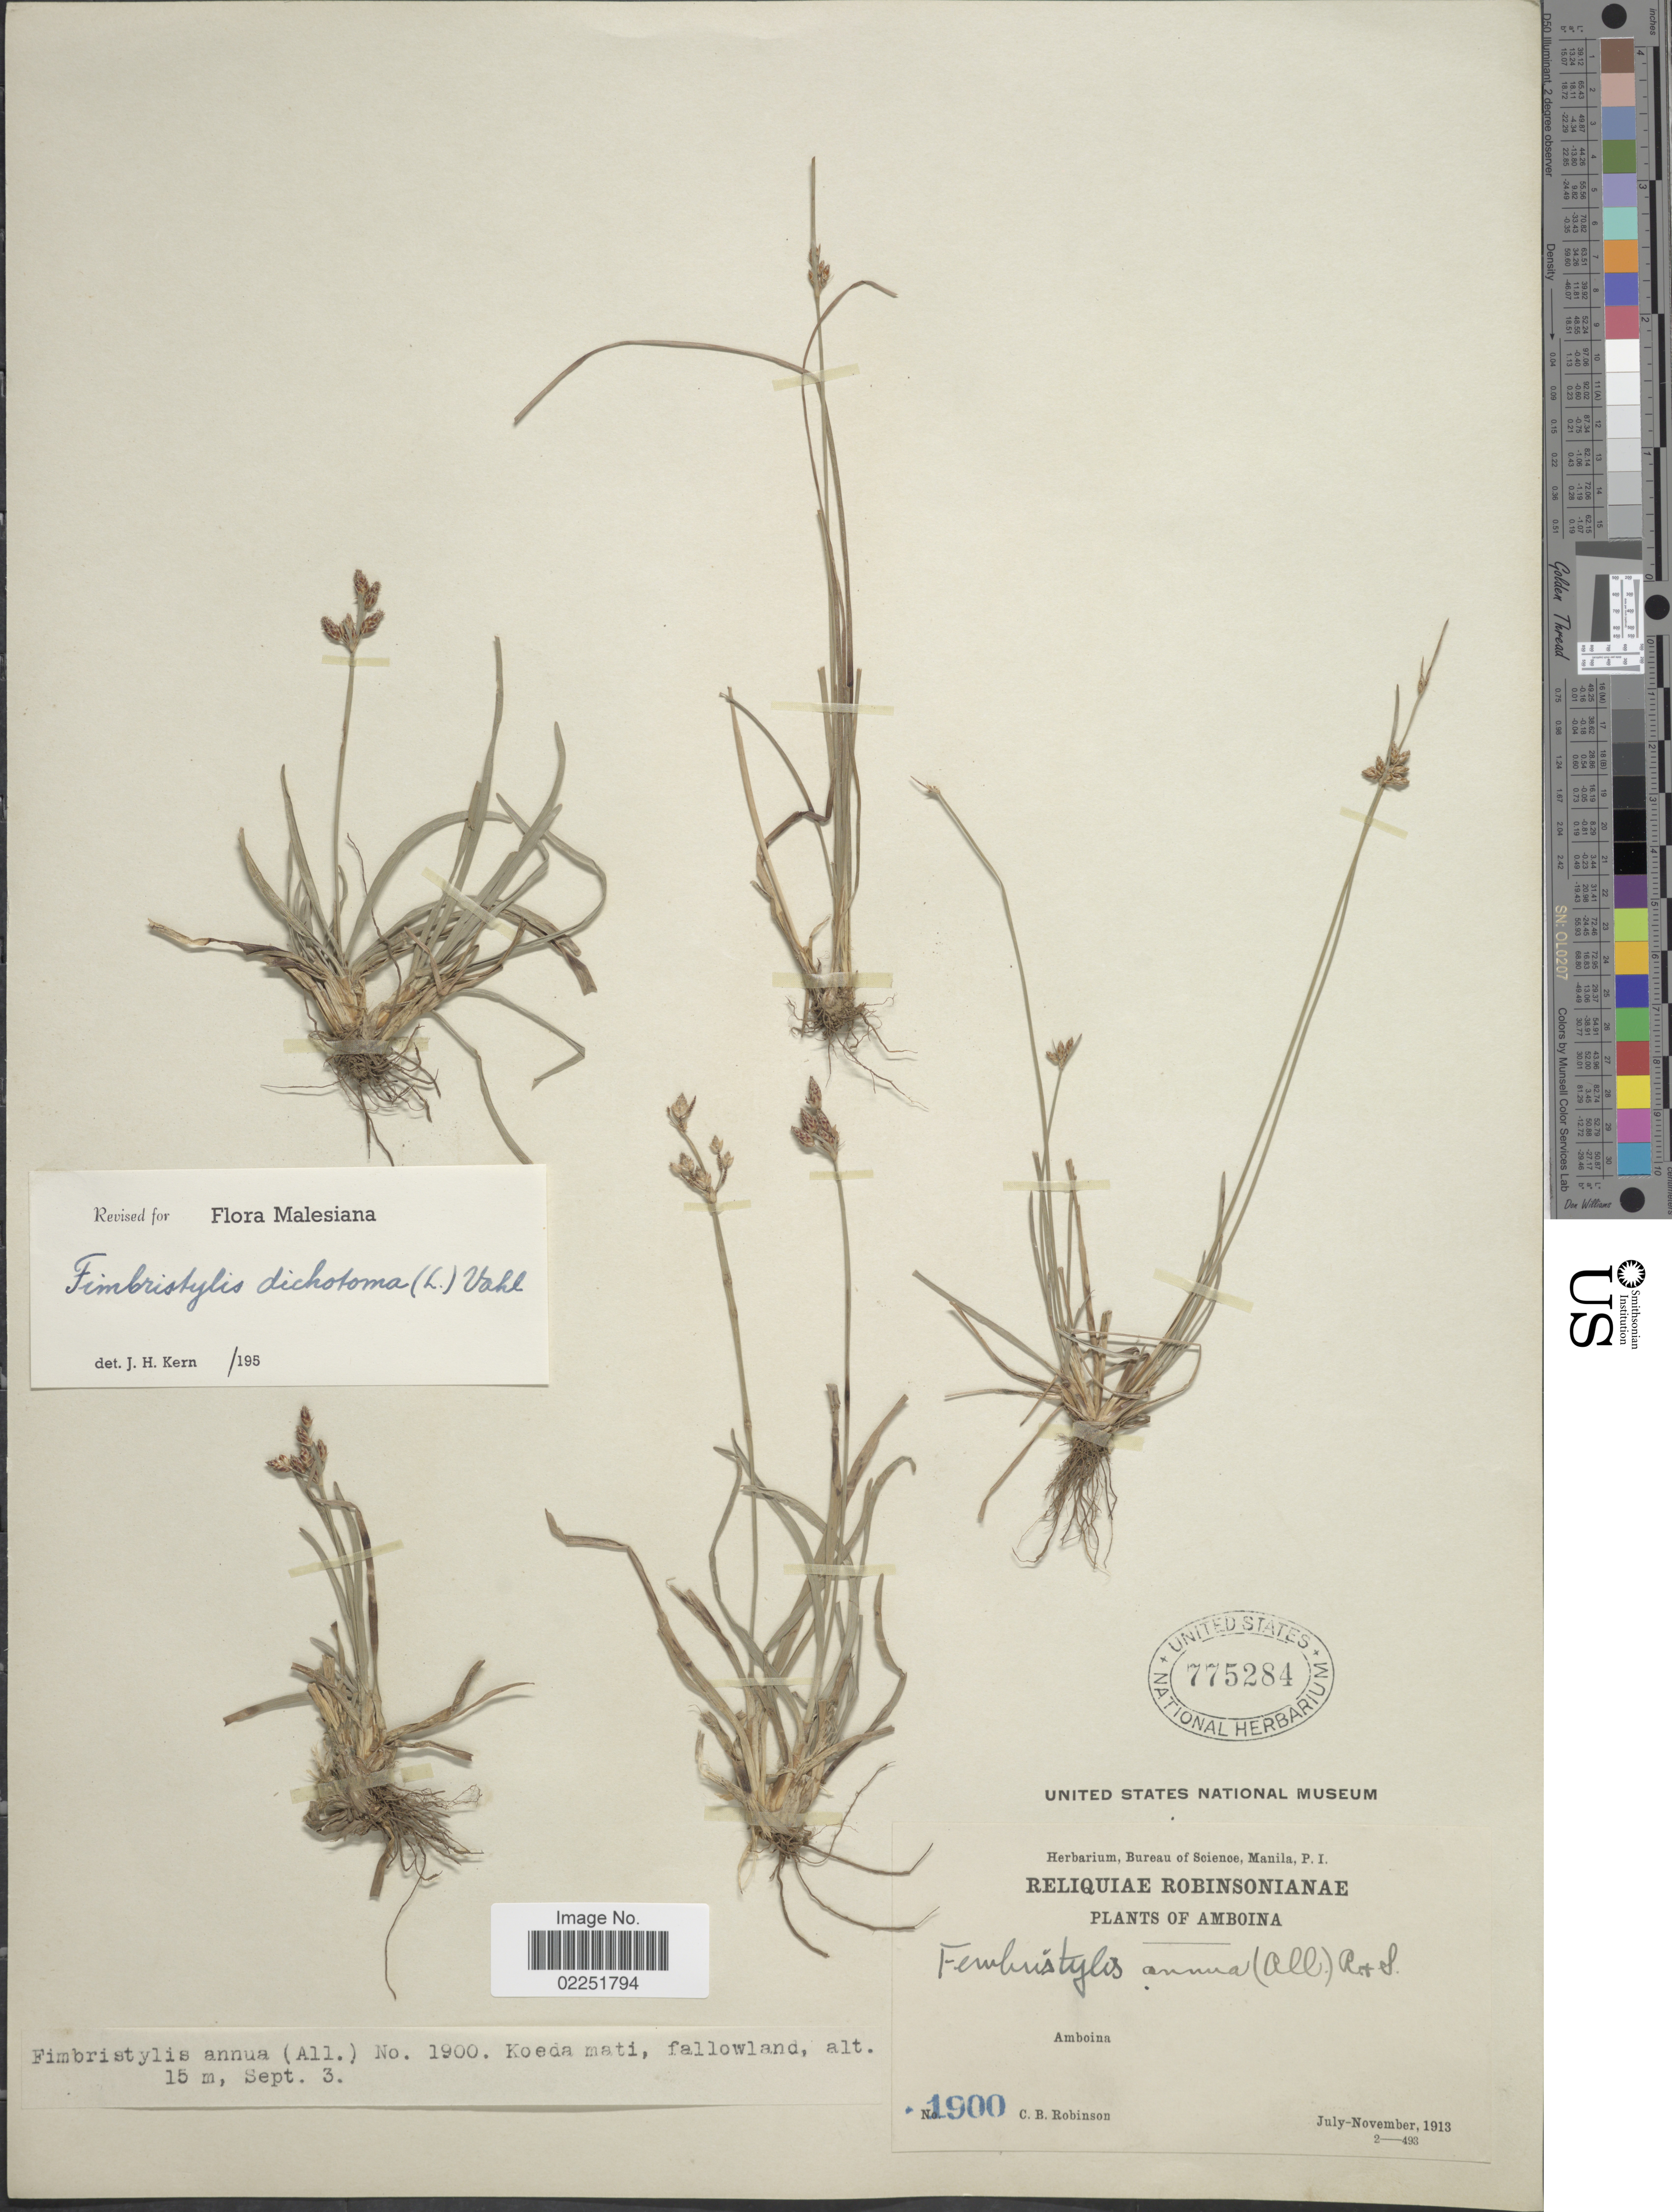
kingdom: Plantae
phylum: Tracheophyta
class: Liliopsida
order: Poales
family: Cyperaceae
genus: Fimbristylis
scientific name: Fimbristylis dichotoma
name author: (L.) Vahl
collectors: C. Robinson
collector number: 1900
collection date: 1913-09-03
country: Indonesia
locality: Amboina, Koeda mati, fallowland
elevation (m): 15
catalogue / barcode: US 775284